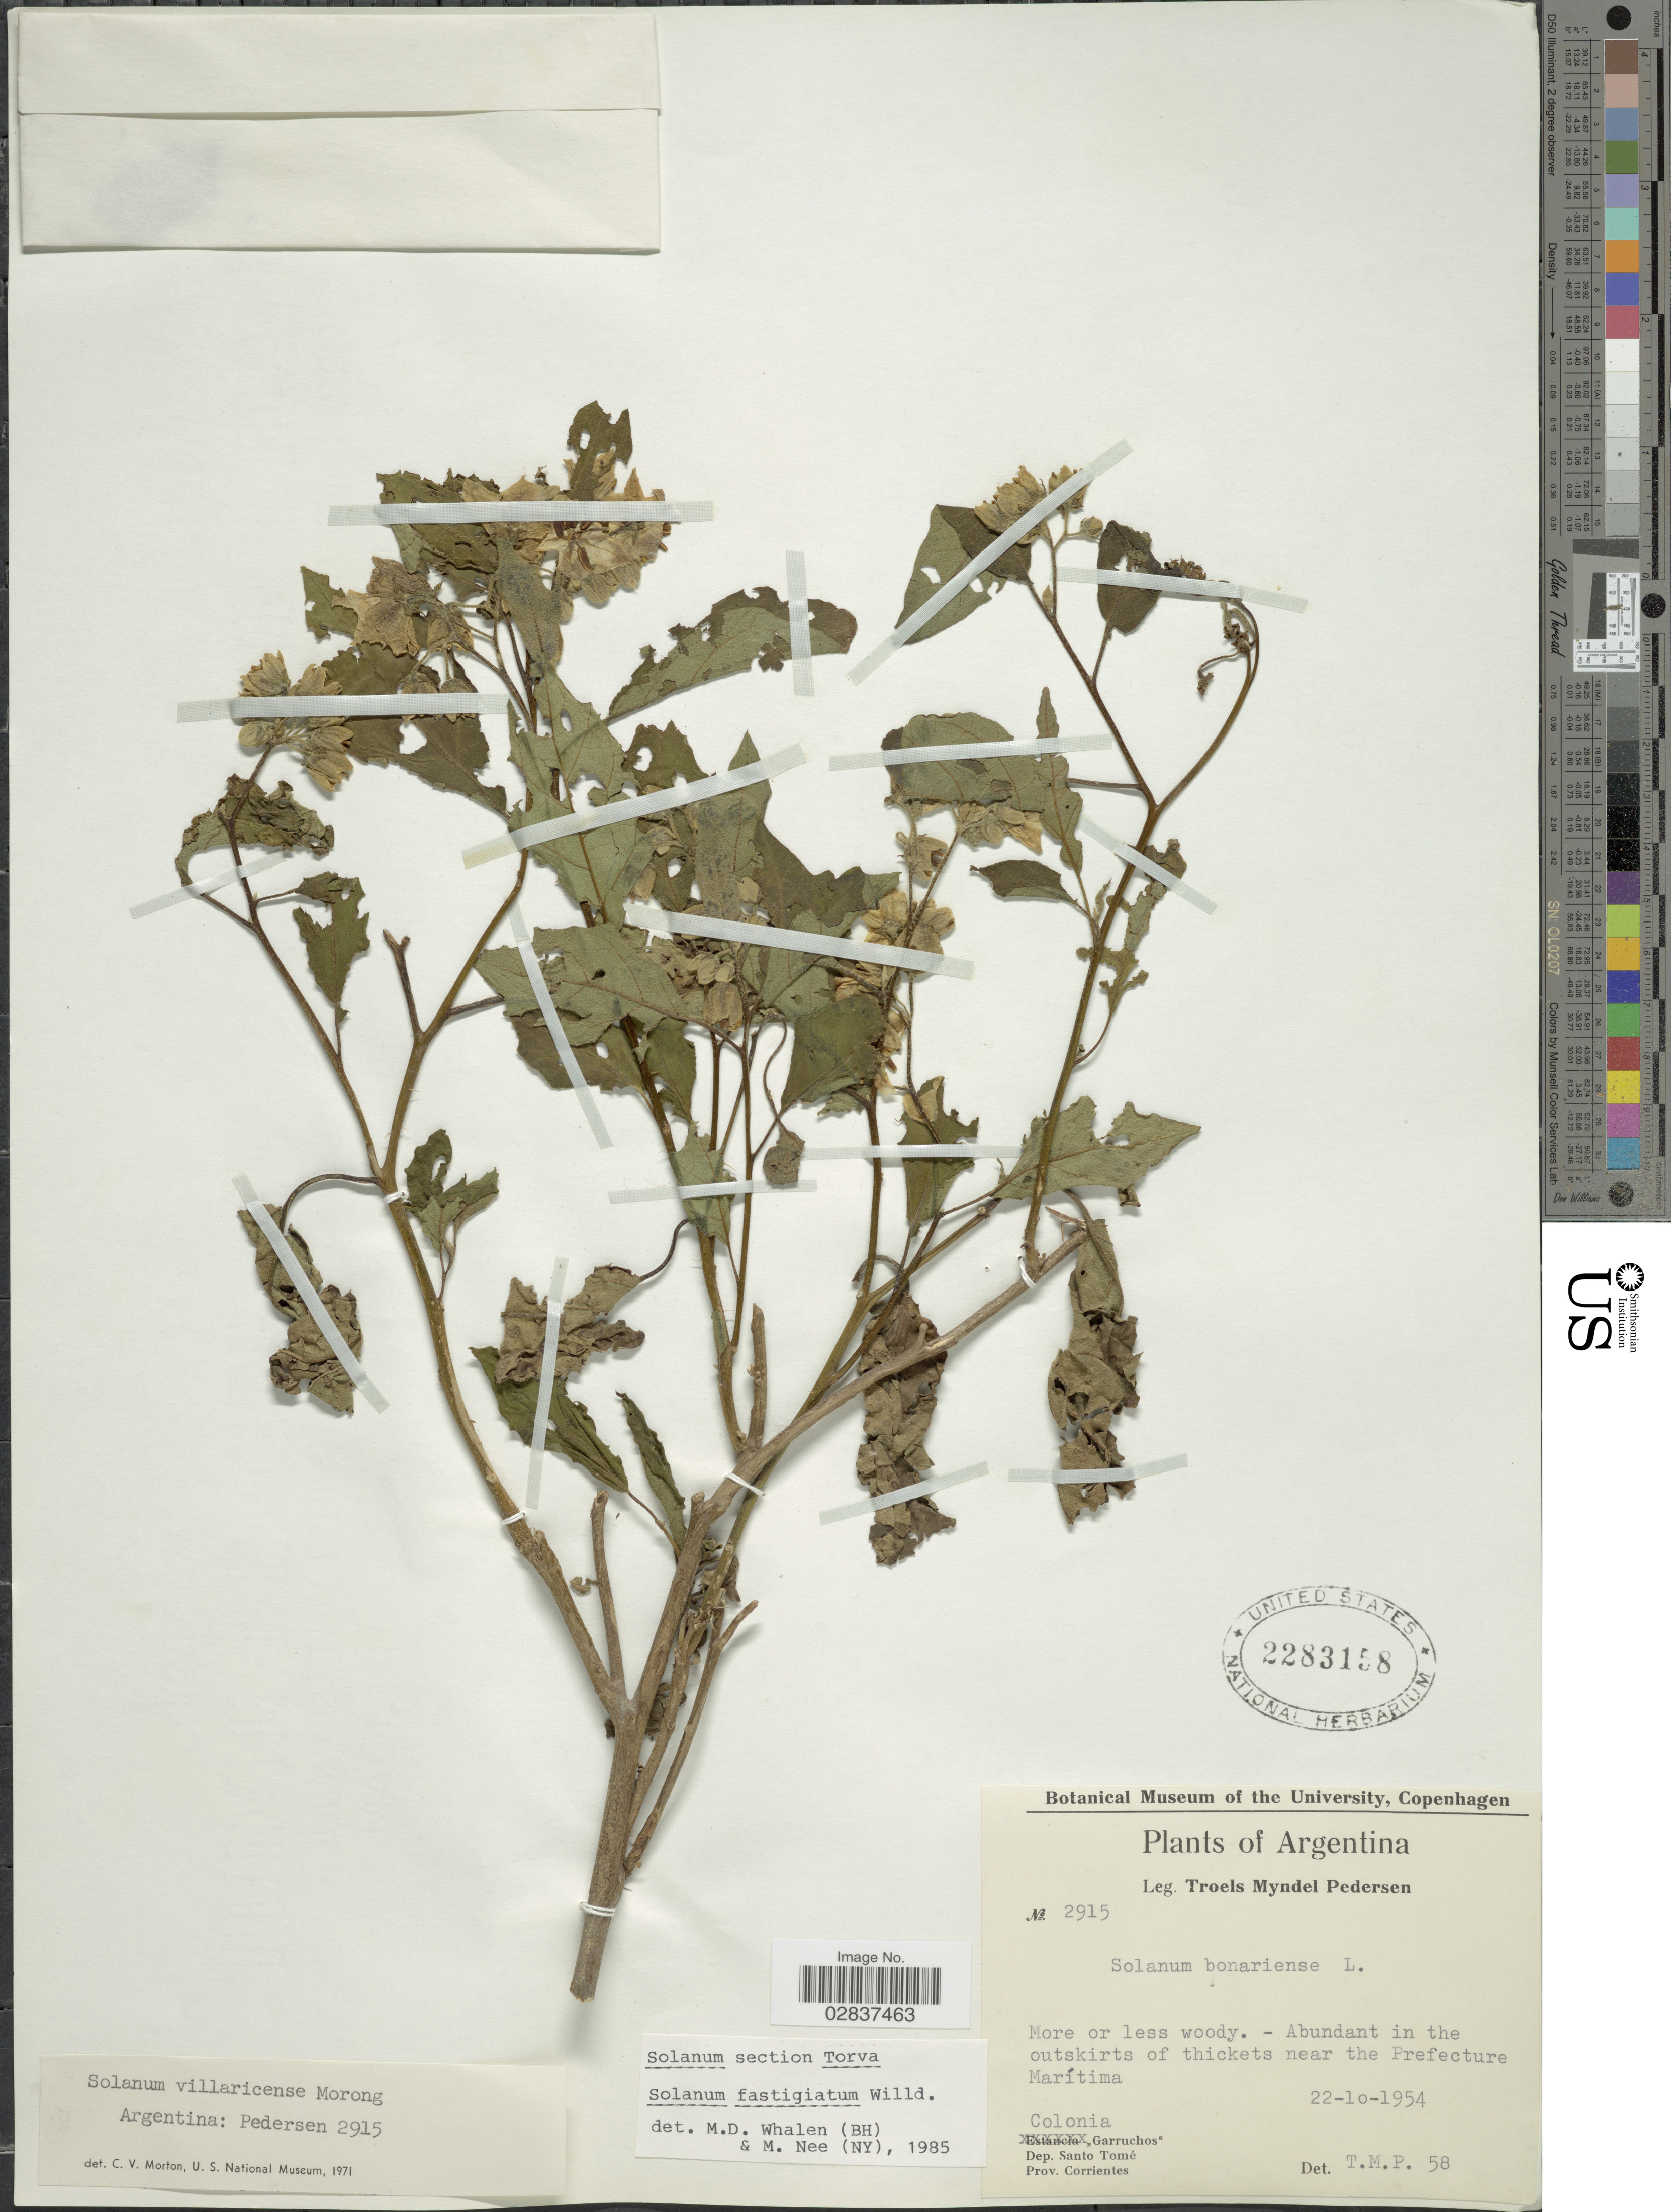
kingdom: Plantae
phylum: Tracheophyta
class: Magnoliopsida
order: Solanales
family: Solanaceae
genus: Solanum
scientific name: Solanum fastigiatum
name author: Willd.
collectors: T. Pederson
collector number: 2915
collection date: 1954-10-22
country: Argentina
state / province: Corrientes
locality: Abundant in the outskirts of thickets near the Prefecture Marítima. Colonia "Garruchos", Dep. Santo Tomé.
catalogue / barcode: US 2283158